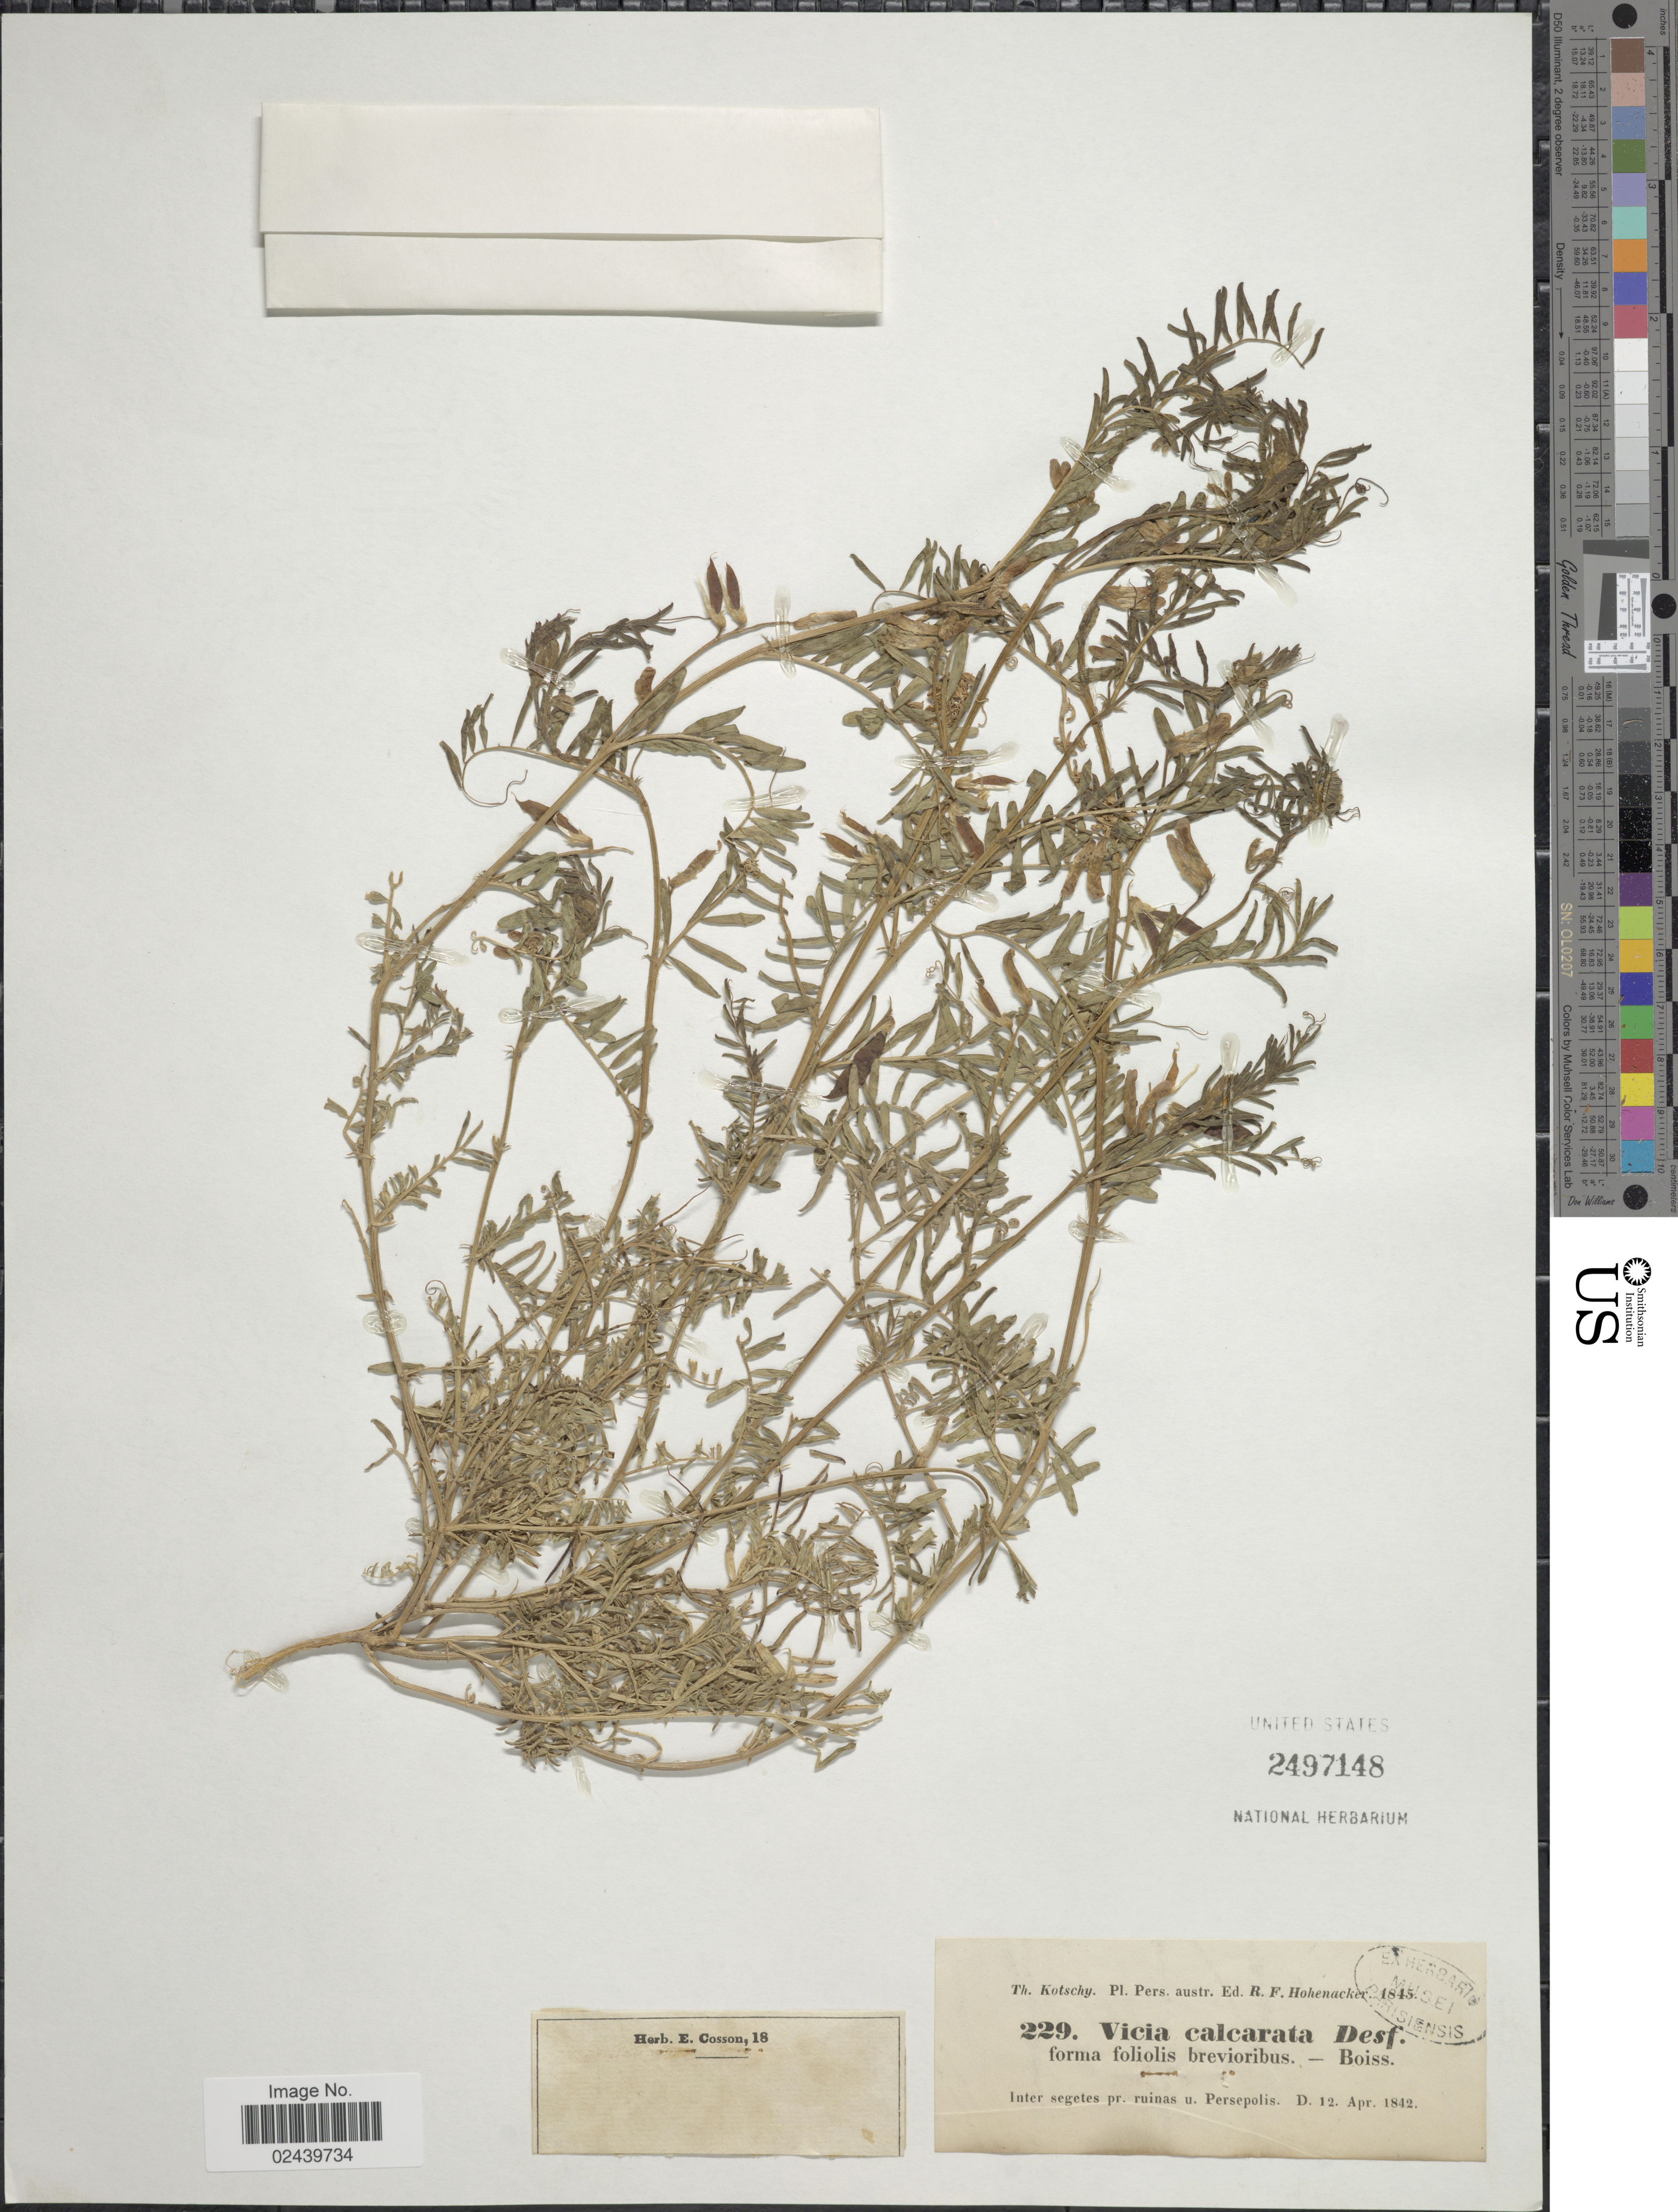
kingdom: Plantae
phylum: Tracheophyta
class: Magnoliopsida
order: Fabales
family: Fabaceae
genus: Vicia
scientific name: Vicia monantha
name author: Retz.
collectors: K. G. Kotschy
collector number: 229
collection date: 1842-04-12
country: Iran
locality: Pers. austr. pr. ruinas u. Persepolis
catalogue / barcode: US 2497148